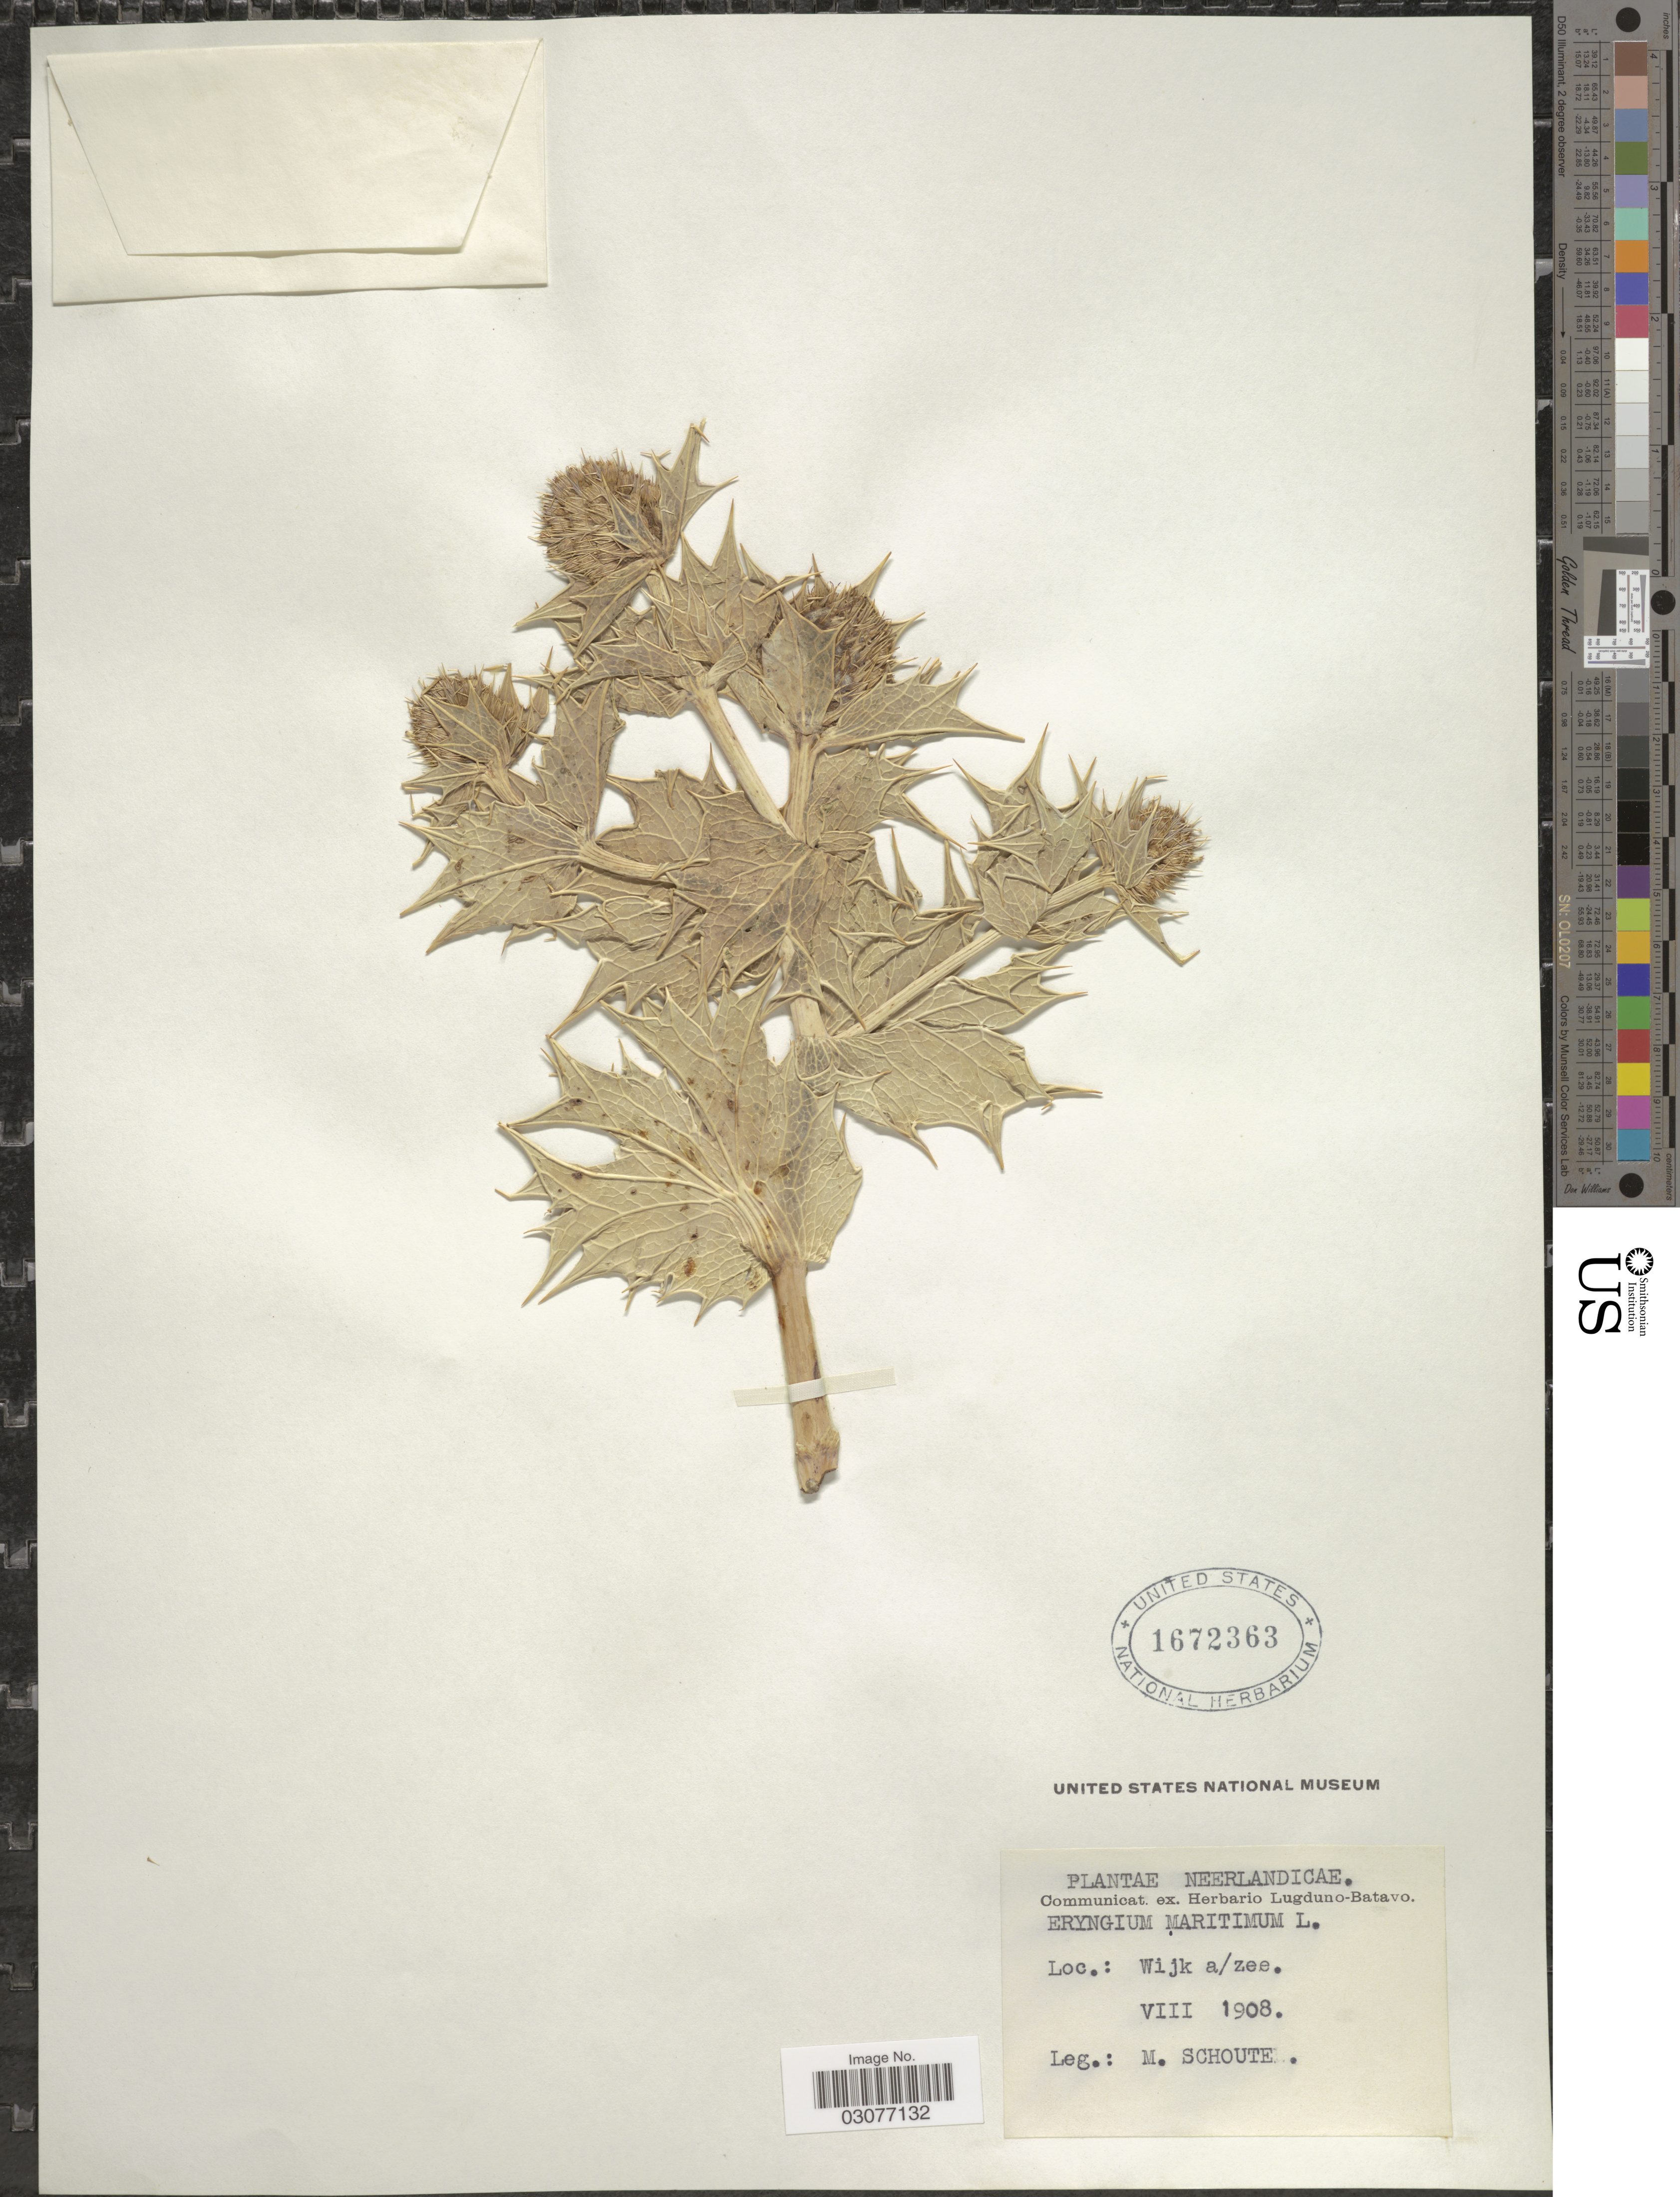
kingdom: Plantae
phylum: Tracheophyta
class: Magnoliopsida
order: Apiales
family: Apiaceae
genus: Eryngium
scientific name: Eryngium maritimum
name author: L.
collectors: M. Schoute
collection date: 1908-08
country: Netherlands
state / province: Noord Holland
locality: Neerlandicae. Wijk a/ zee.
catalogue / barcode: US 1672363